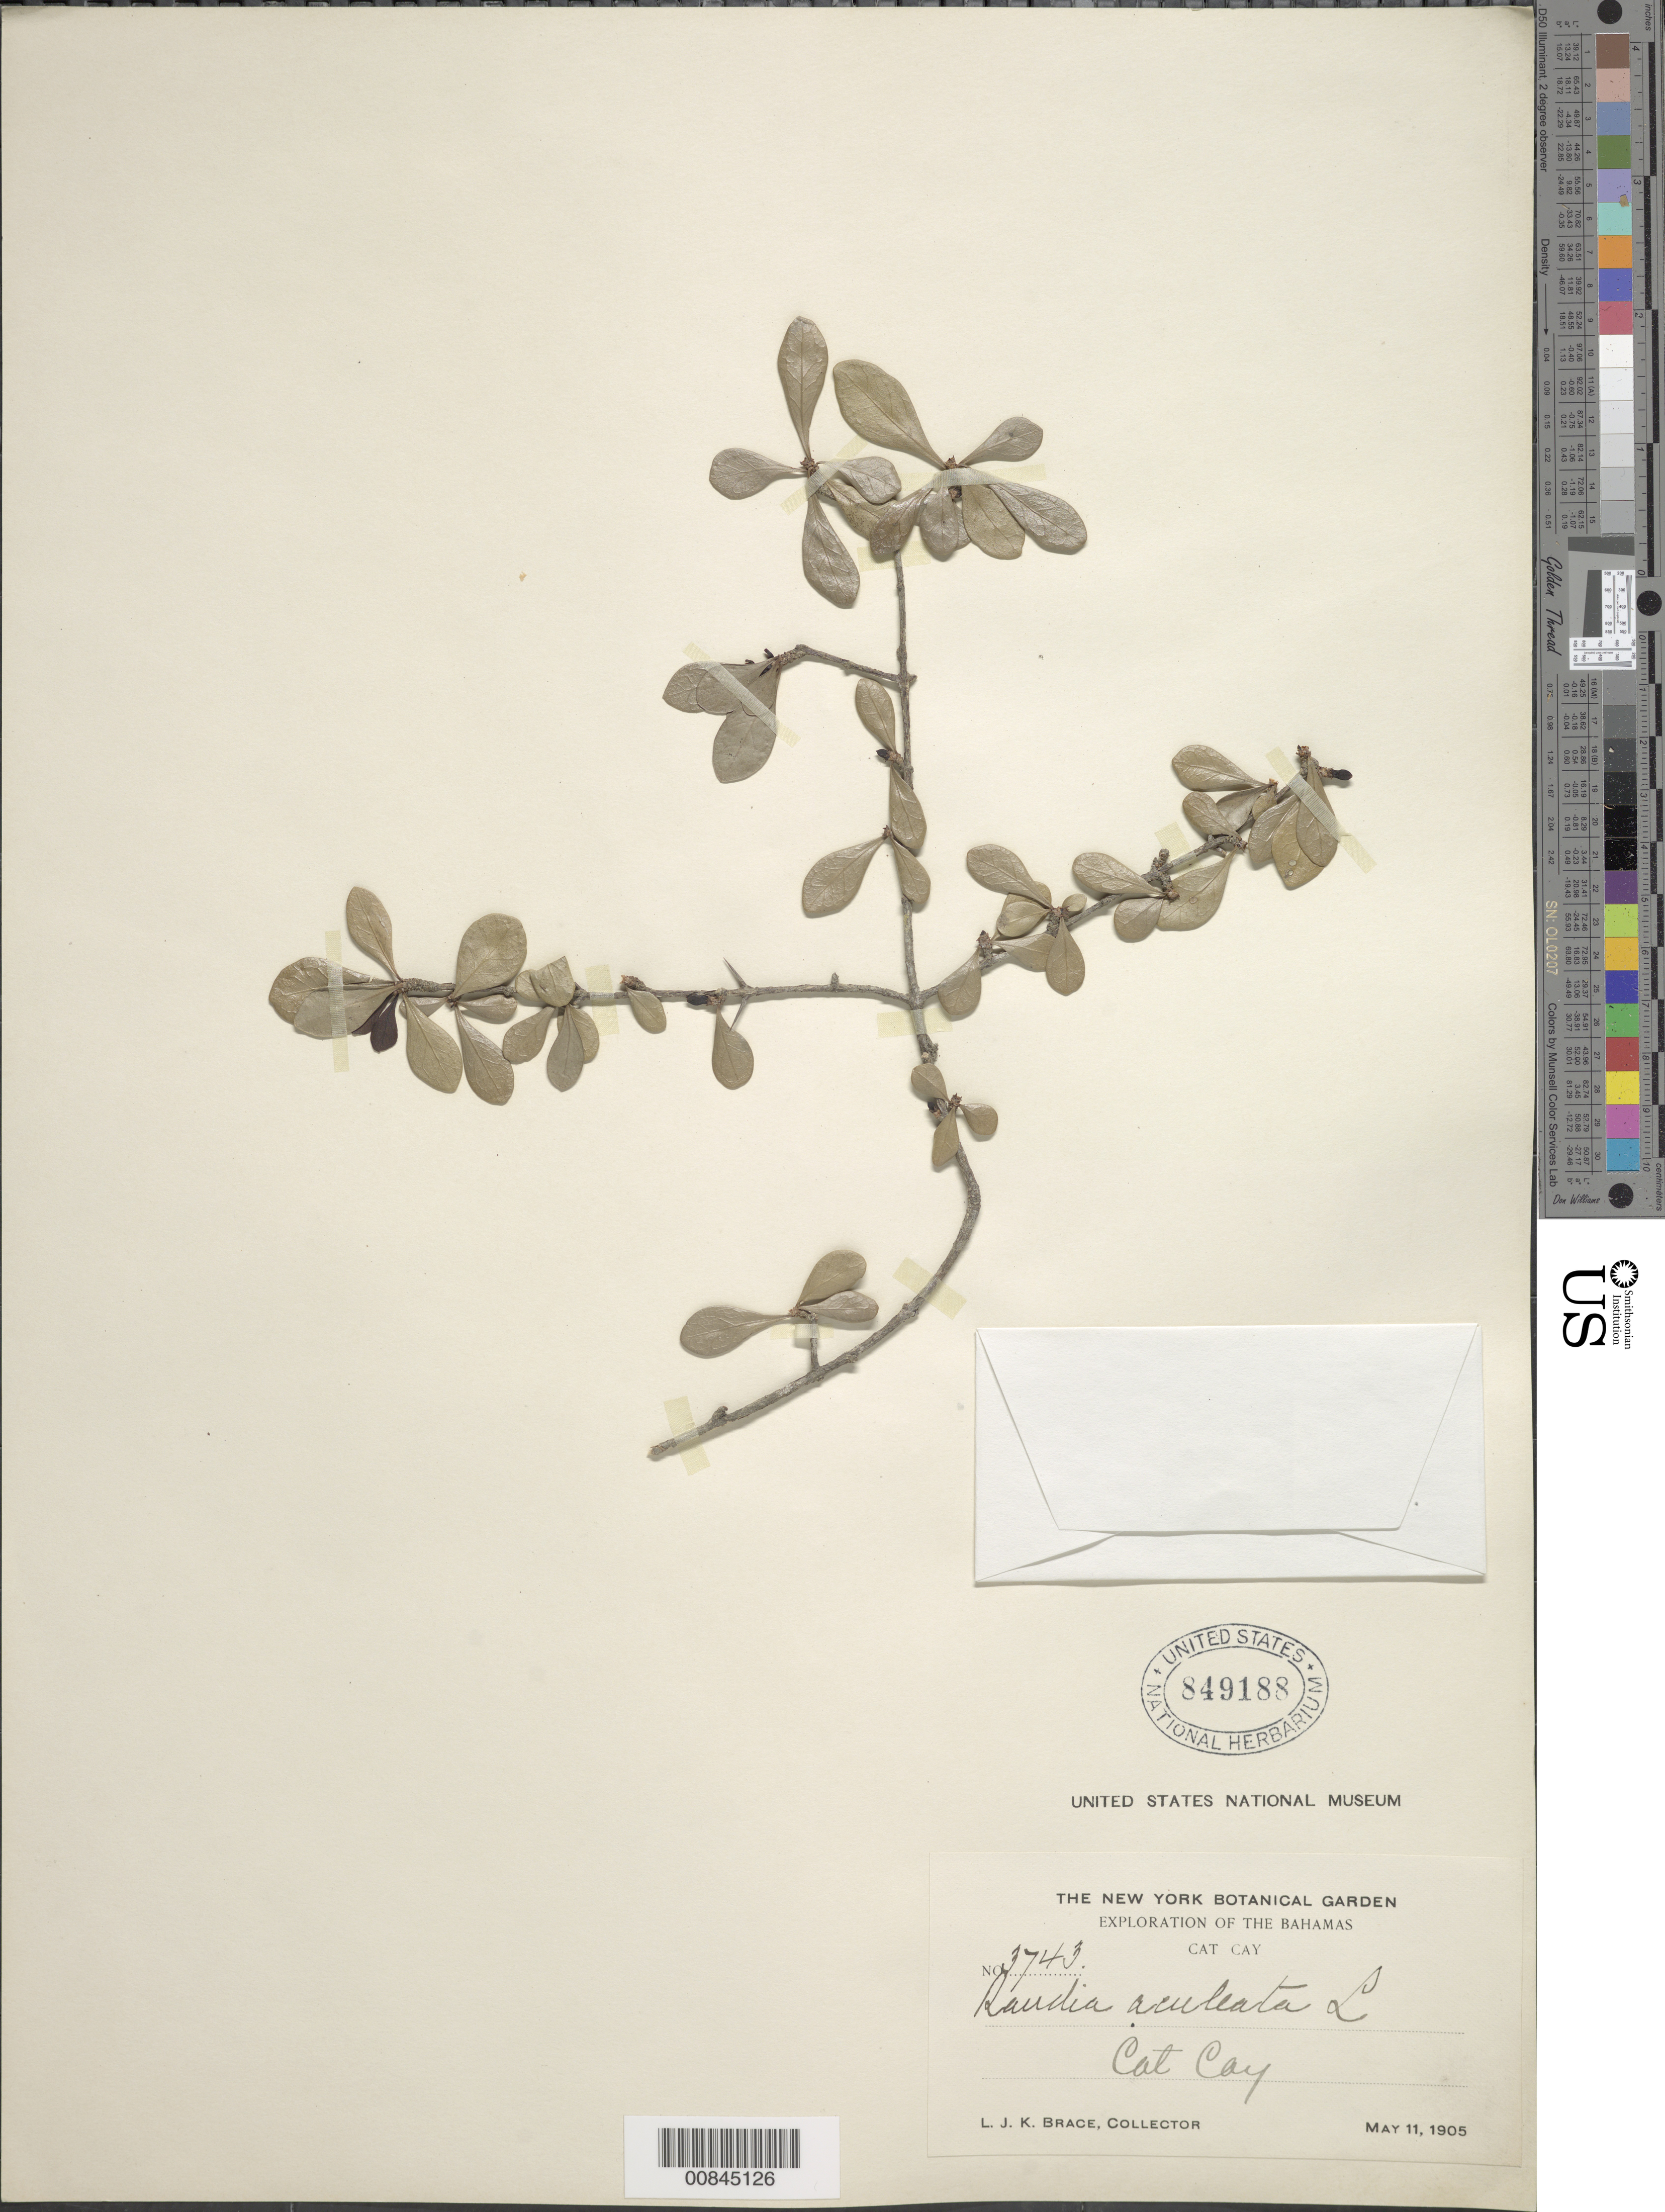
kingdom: Plantae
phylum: Tracheophyta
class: Magnoliopsida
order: Gentianales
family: Rubiaceae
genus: Randia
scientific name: Randia aculeata var. aculeata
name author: L.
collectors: L. J. K. Brace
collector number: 3743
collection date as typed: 11 May 1905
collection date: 1905-05-11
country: Bahamas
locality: Cat Cay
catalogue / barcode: US 849188